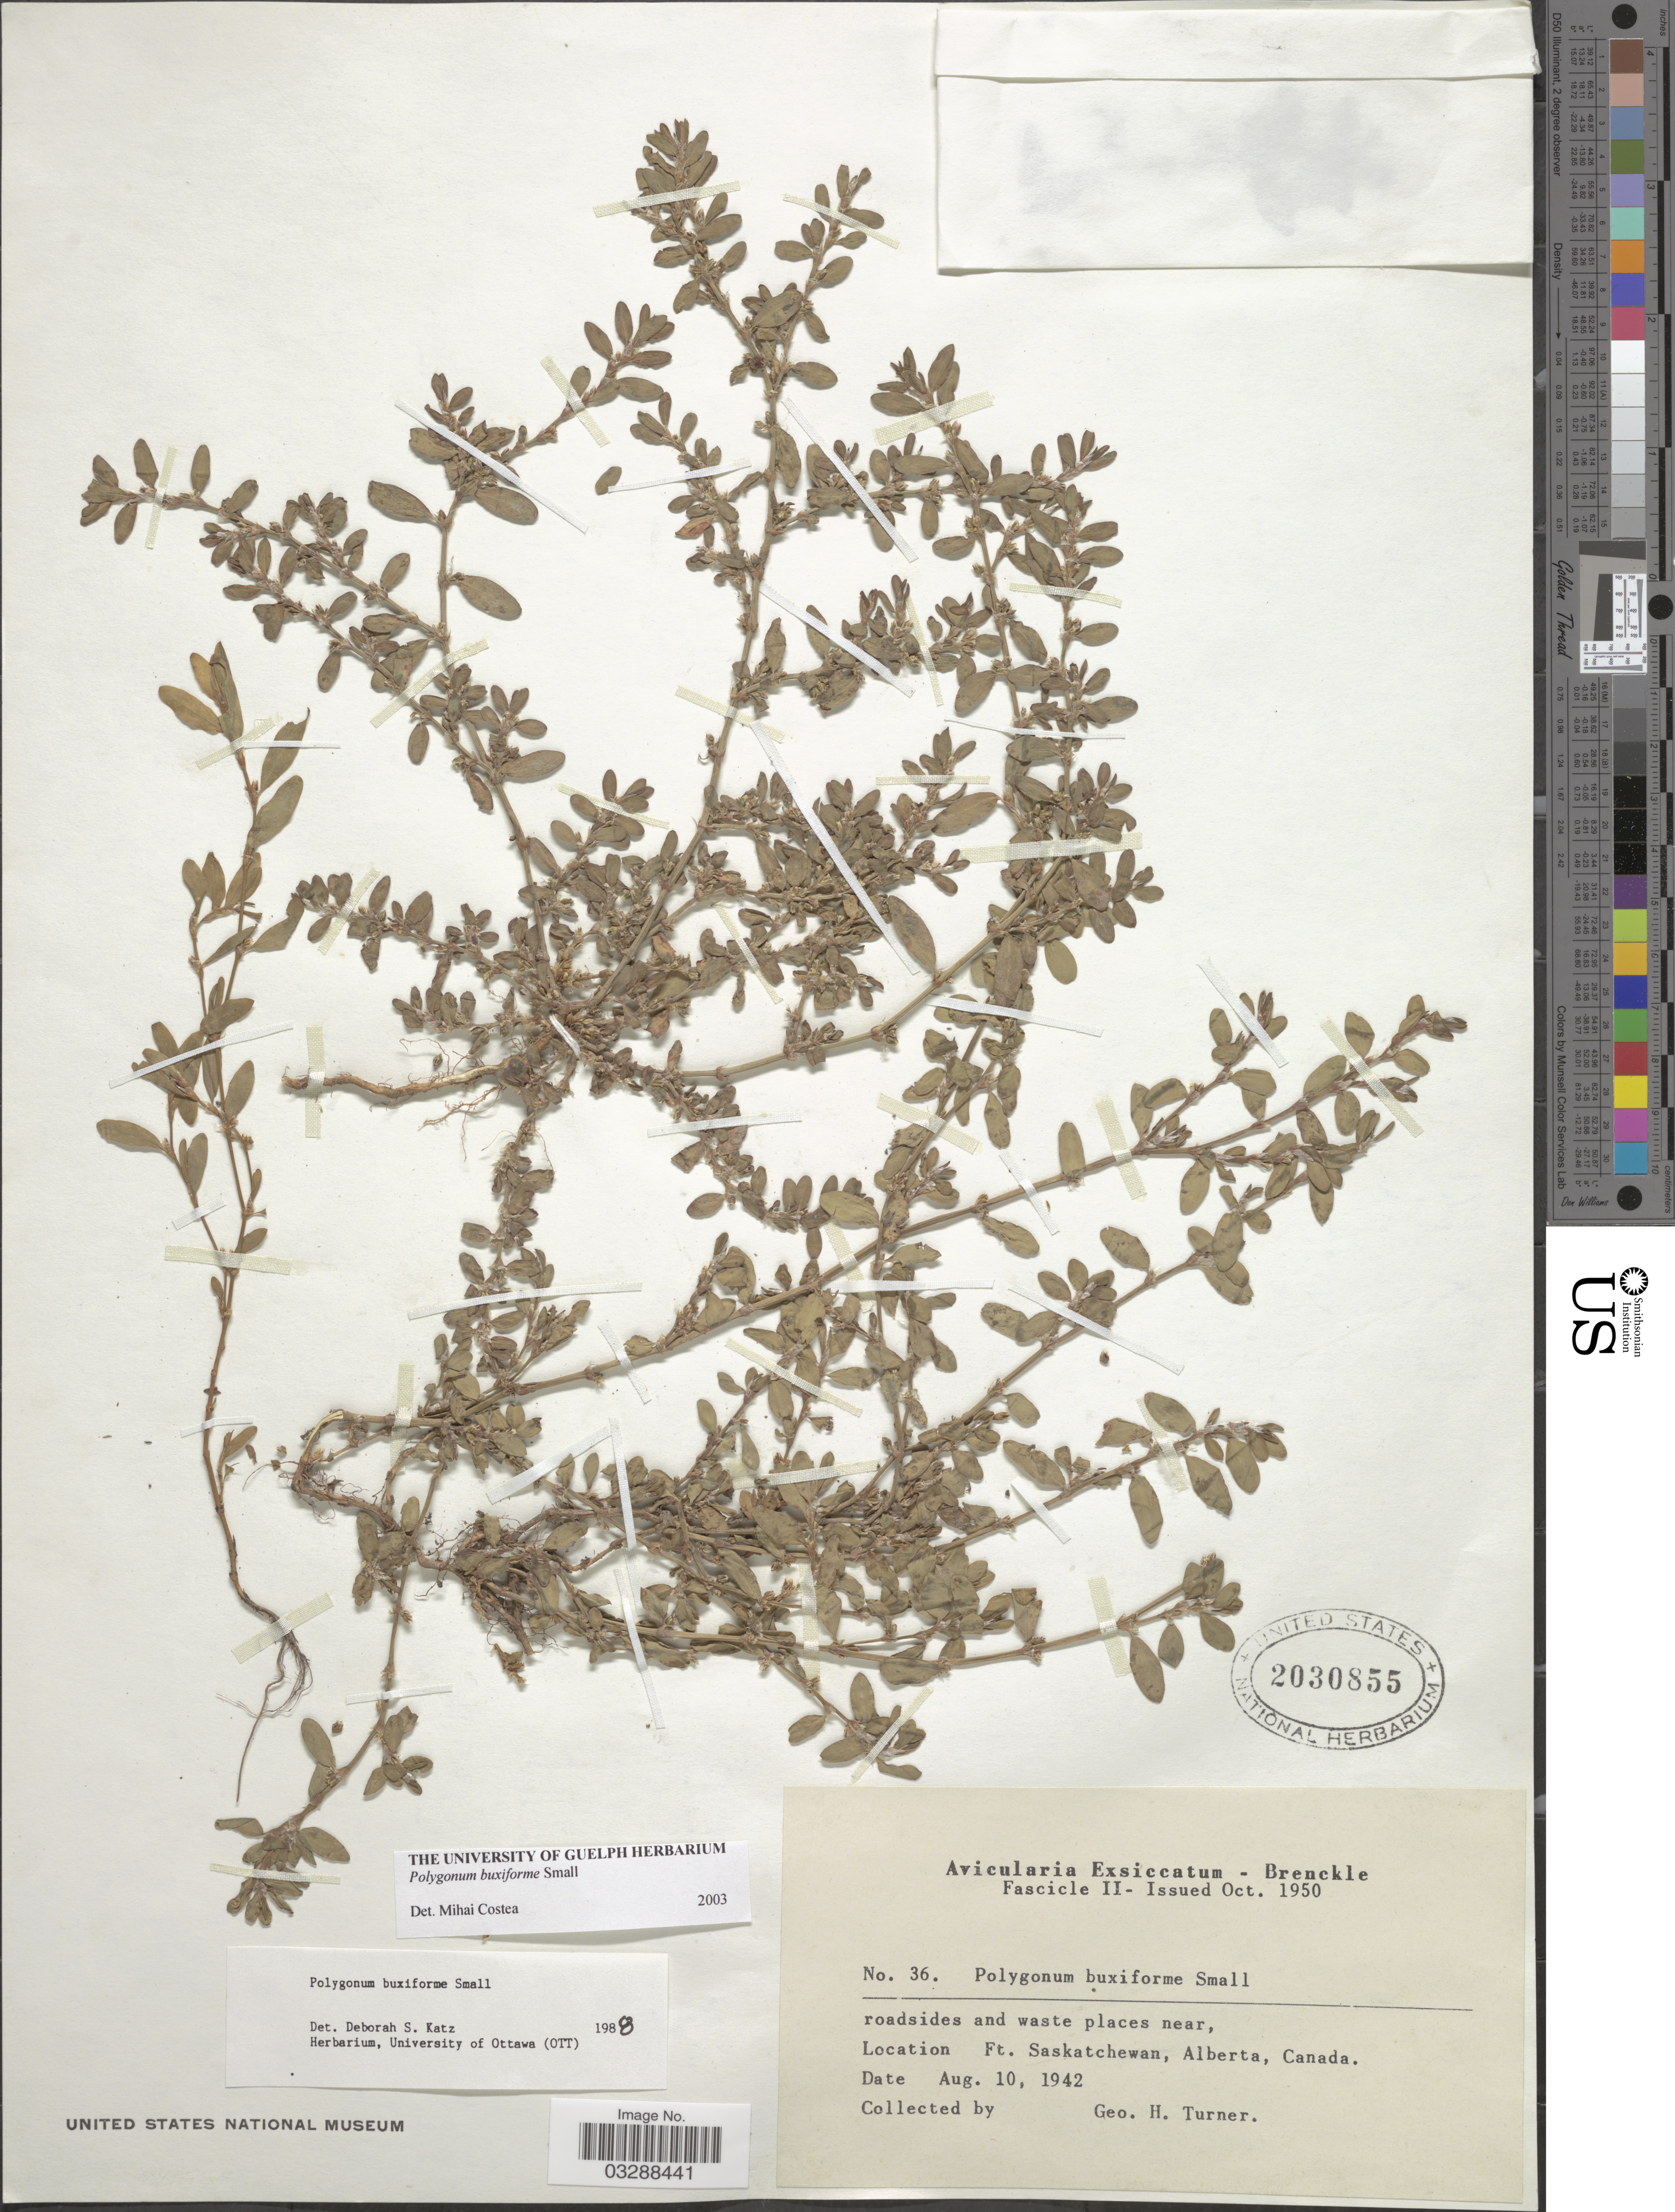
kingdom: Plantae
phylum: Tracheophyta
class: Magnoliopsida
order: Caryophyllales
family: Polygonaceae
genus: Polygonum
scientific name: Polygonum buxiforme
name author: Small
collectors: G. H. Turner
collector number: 36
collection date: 1942-08-10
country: Canada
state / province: Alberta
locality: Ft. Saskatchewan, Alberta.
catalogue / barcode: US 2030855